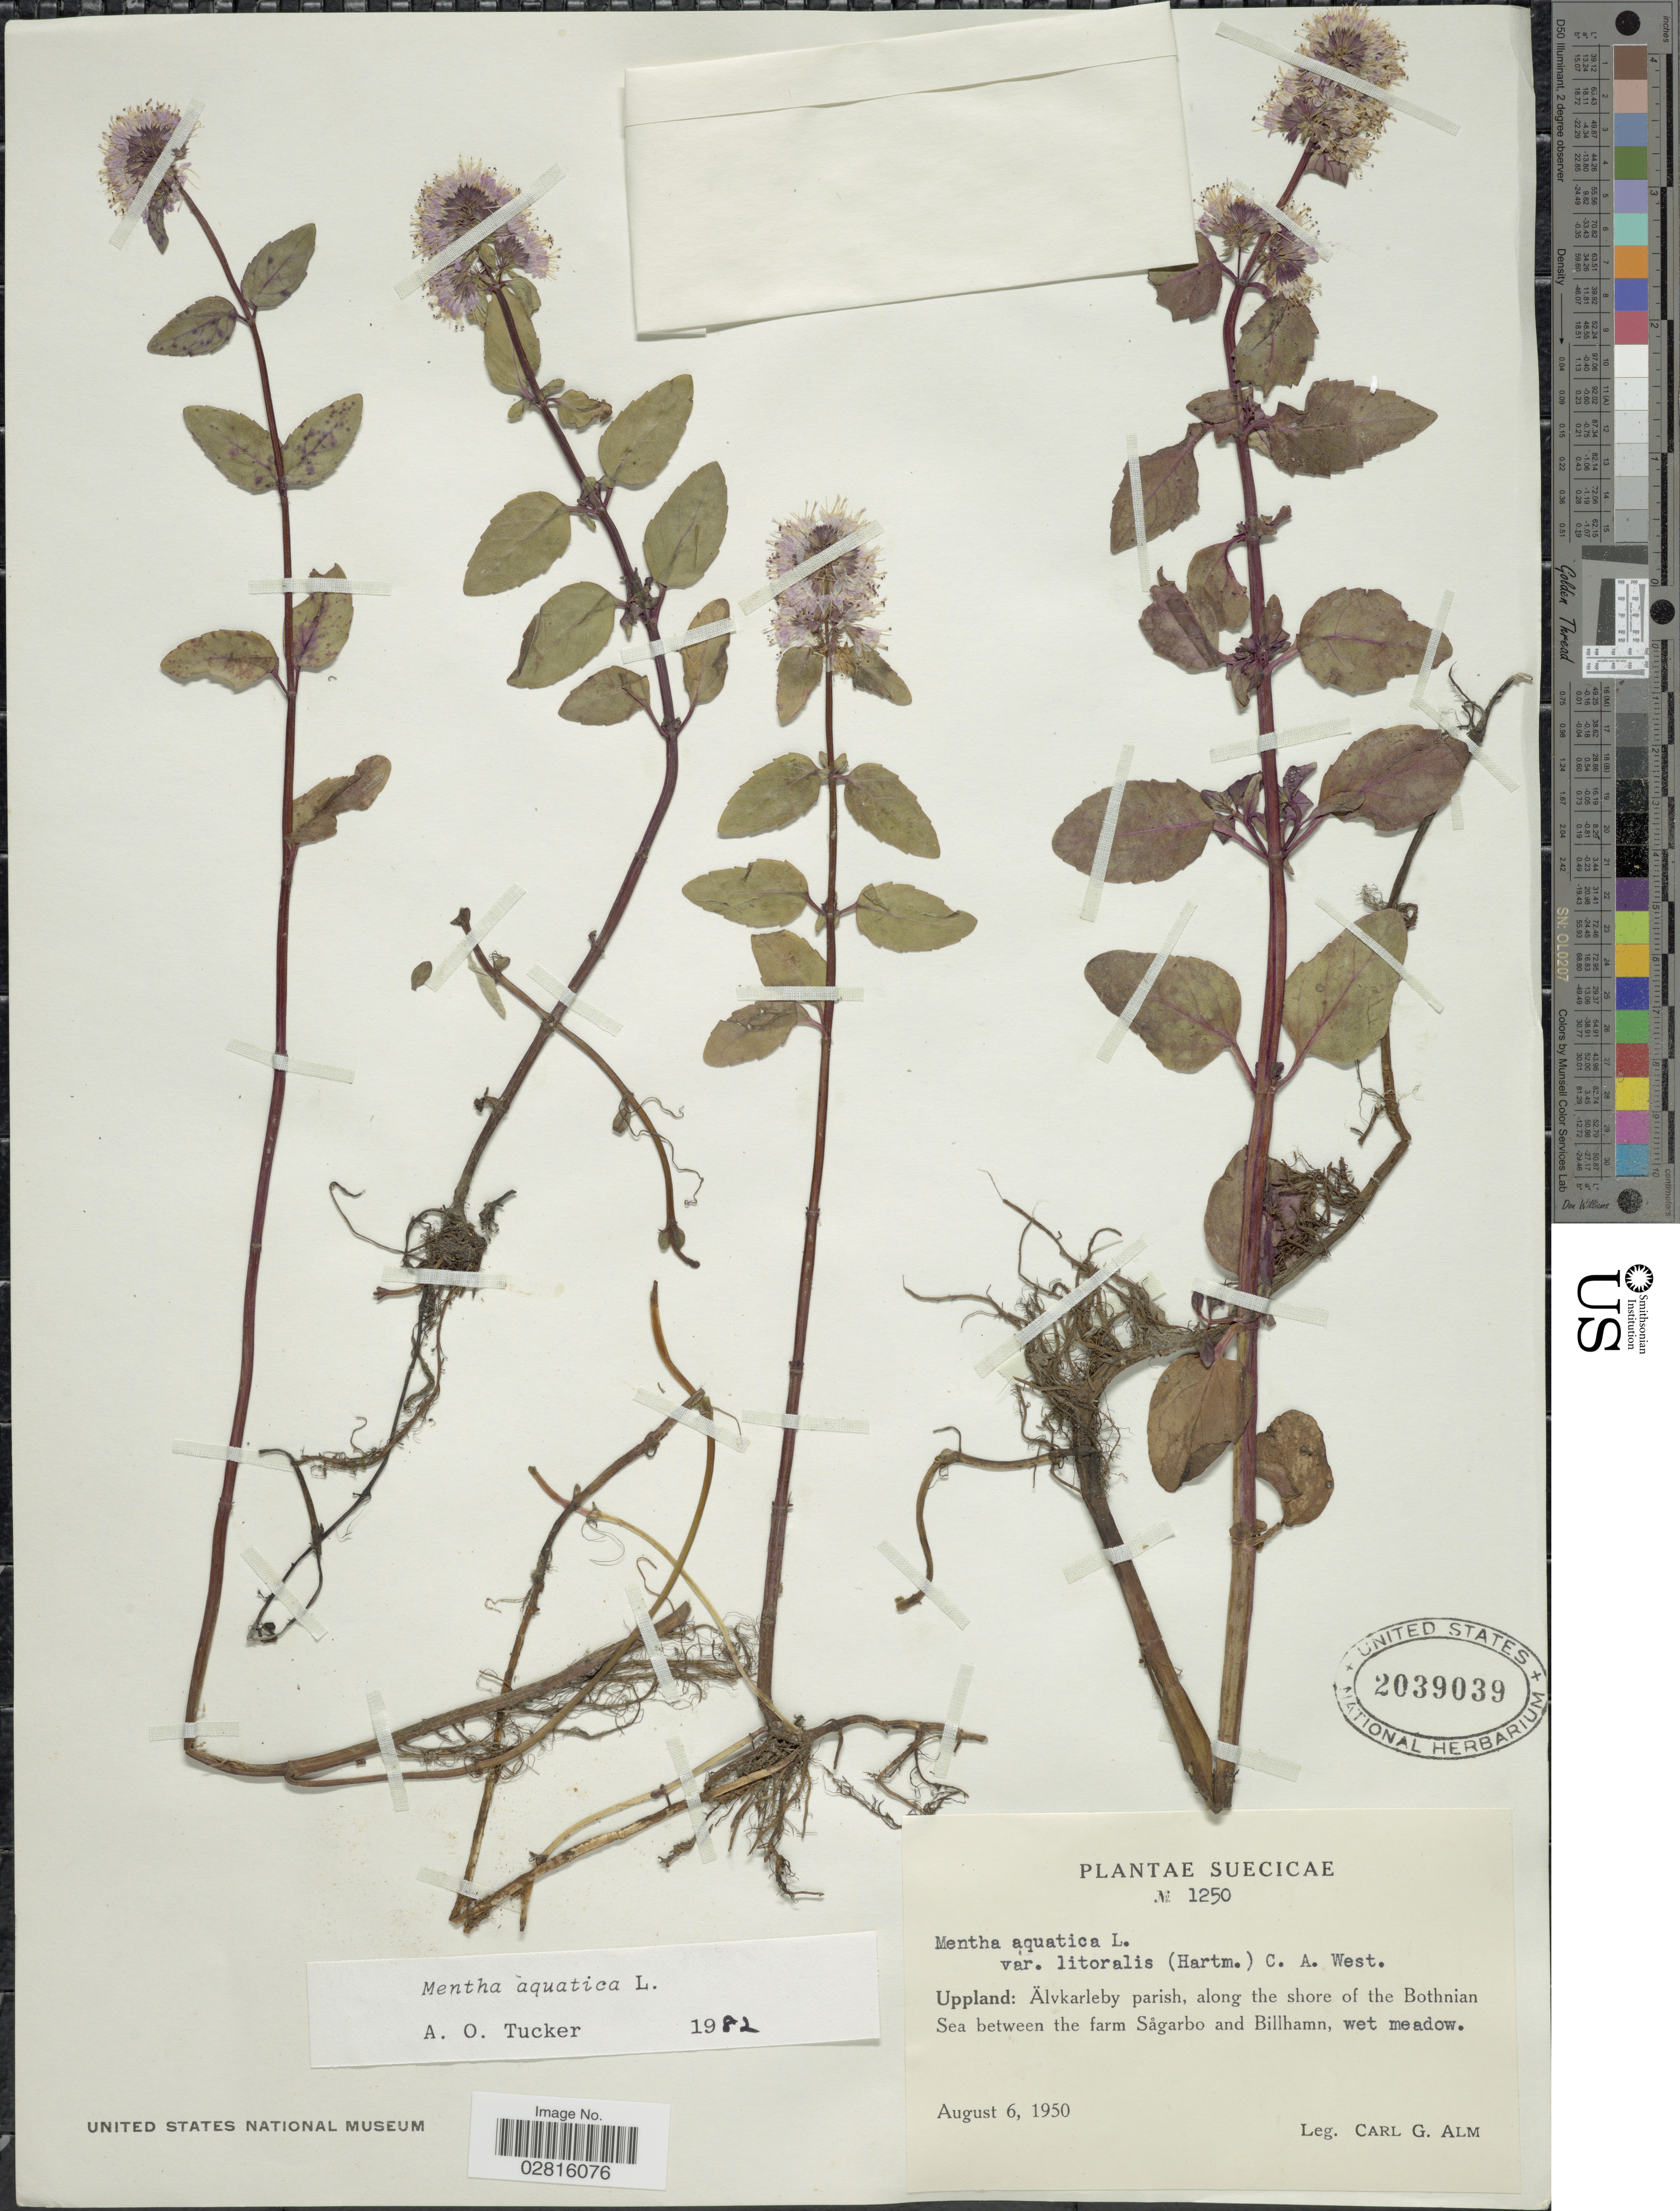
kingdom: Plantae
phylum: Tracheophyta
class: Magnoliopsida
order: Lamiales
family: Lamiaceae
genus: Mentha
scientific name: Mentha aquatica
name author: L.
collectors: C. G. Alm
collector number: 1250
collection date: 1950-08-06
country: Sweden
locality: Suecicae. Uppland: Älvkarleby parish, along the shore of the Bothnian Sea between the farm Sågarbo and Billhamn.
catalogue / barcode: US 2039039